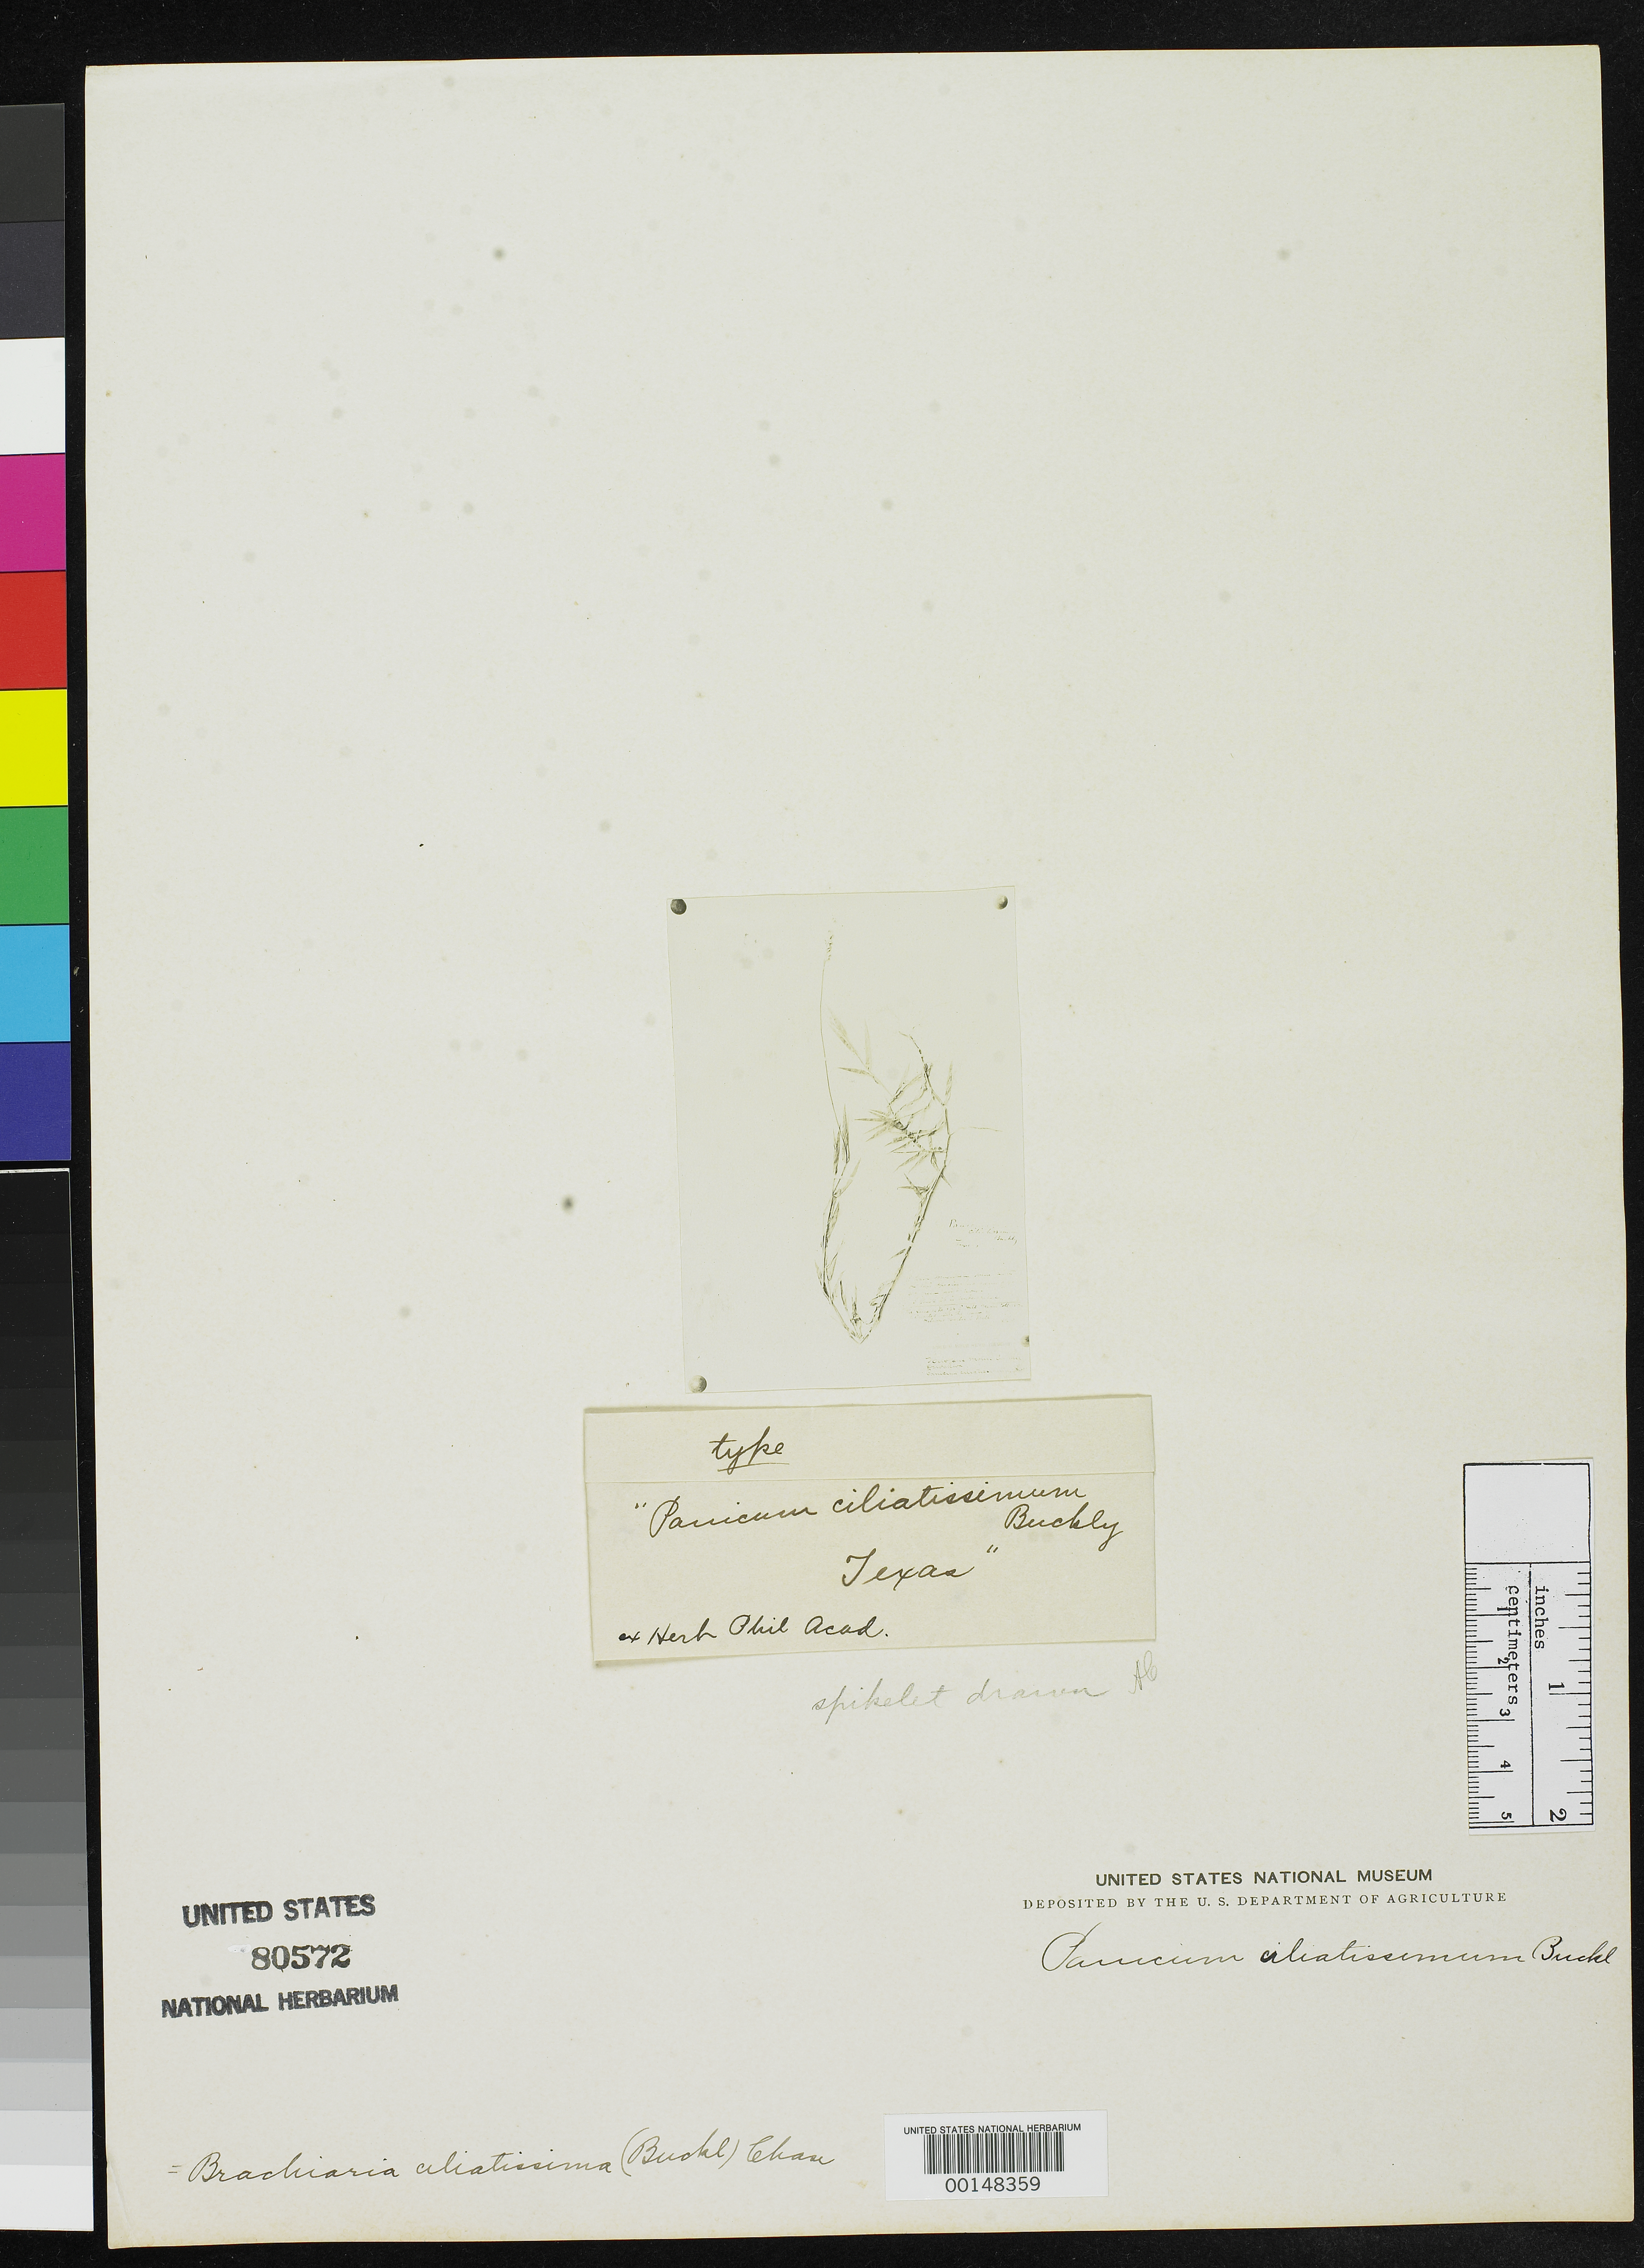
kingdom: Plantae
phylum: Tracheophyta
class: Liliopsida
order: Poales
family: Poaceae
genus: Panicum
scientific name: Panicum ciliatissimum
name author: Buckley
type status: Type Fragment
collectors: S. B. Buckley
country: United States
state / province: Texas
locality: North.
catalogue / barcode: US 80572